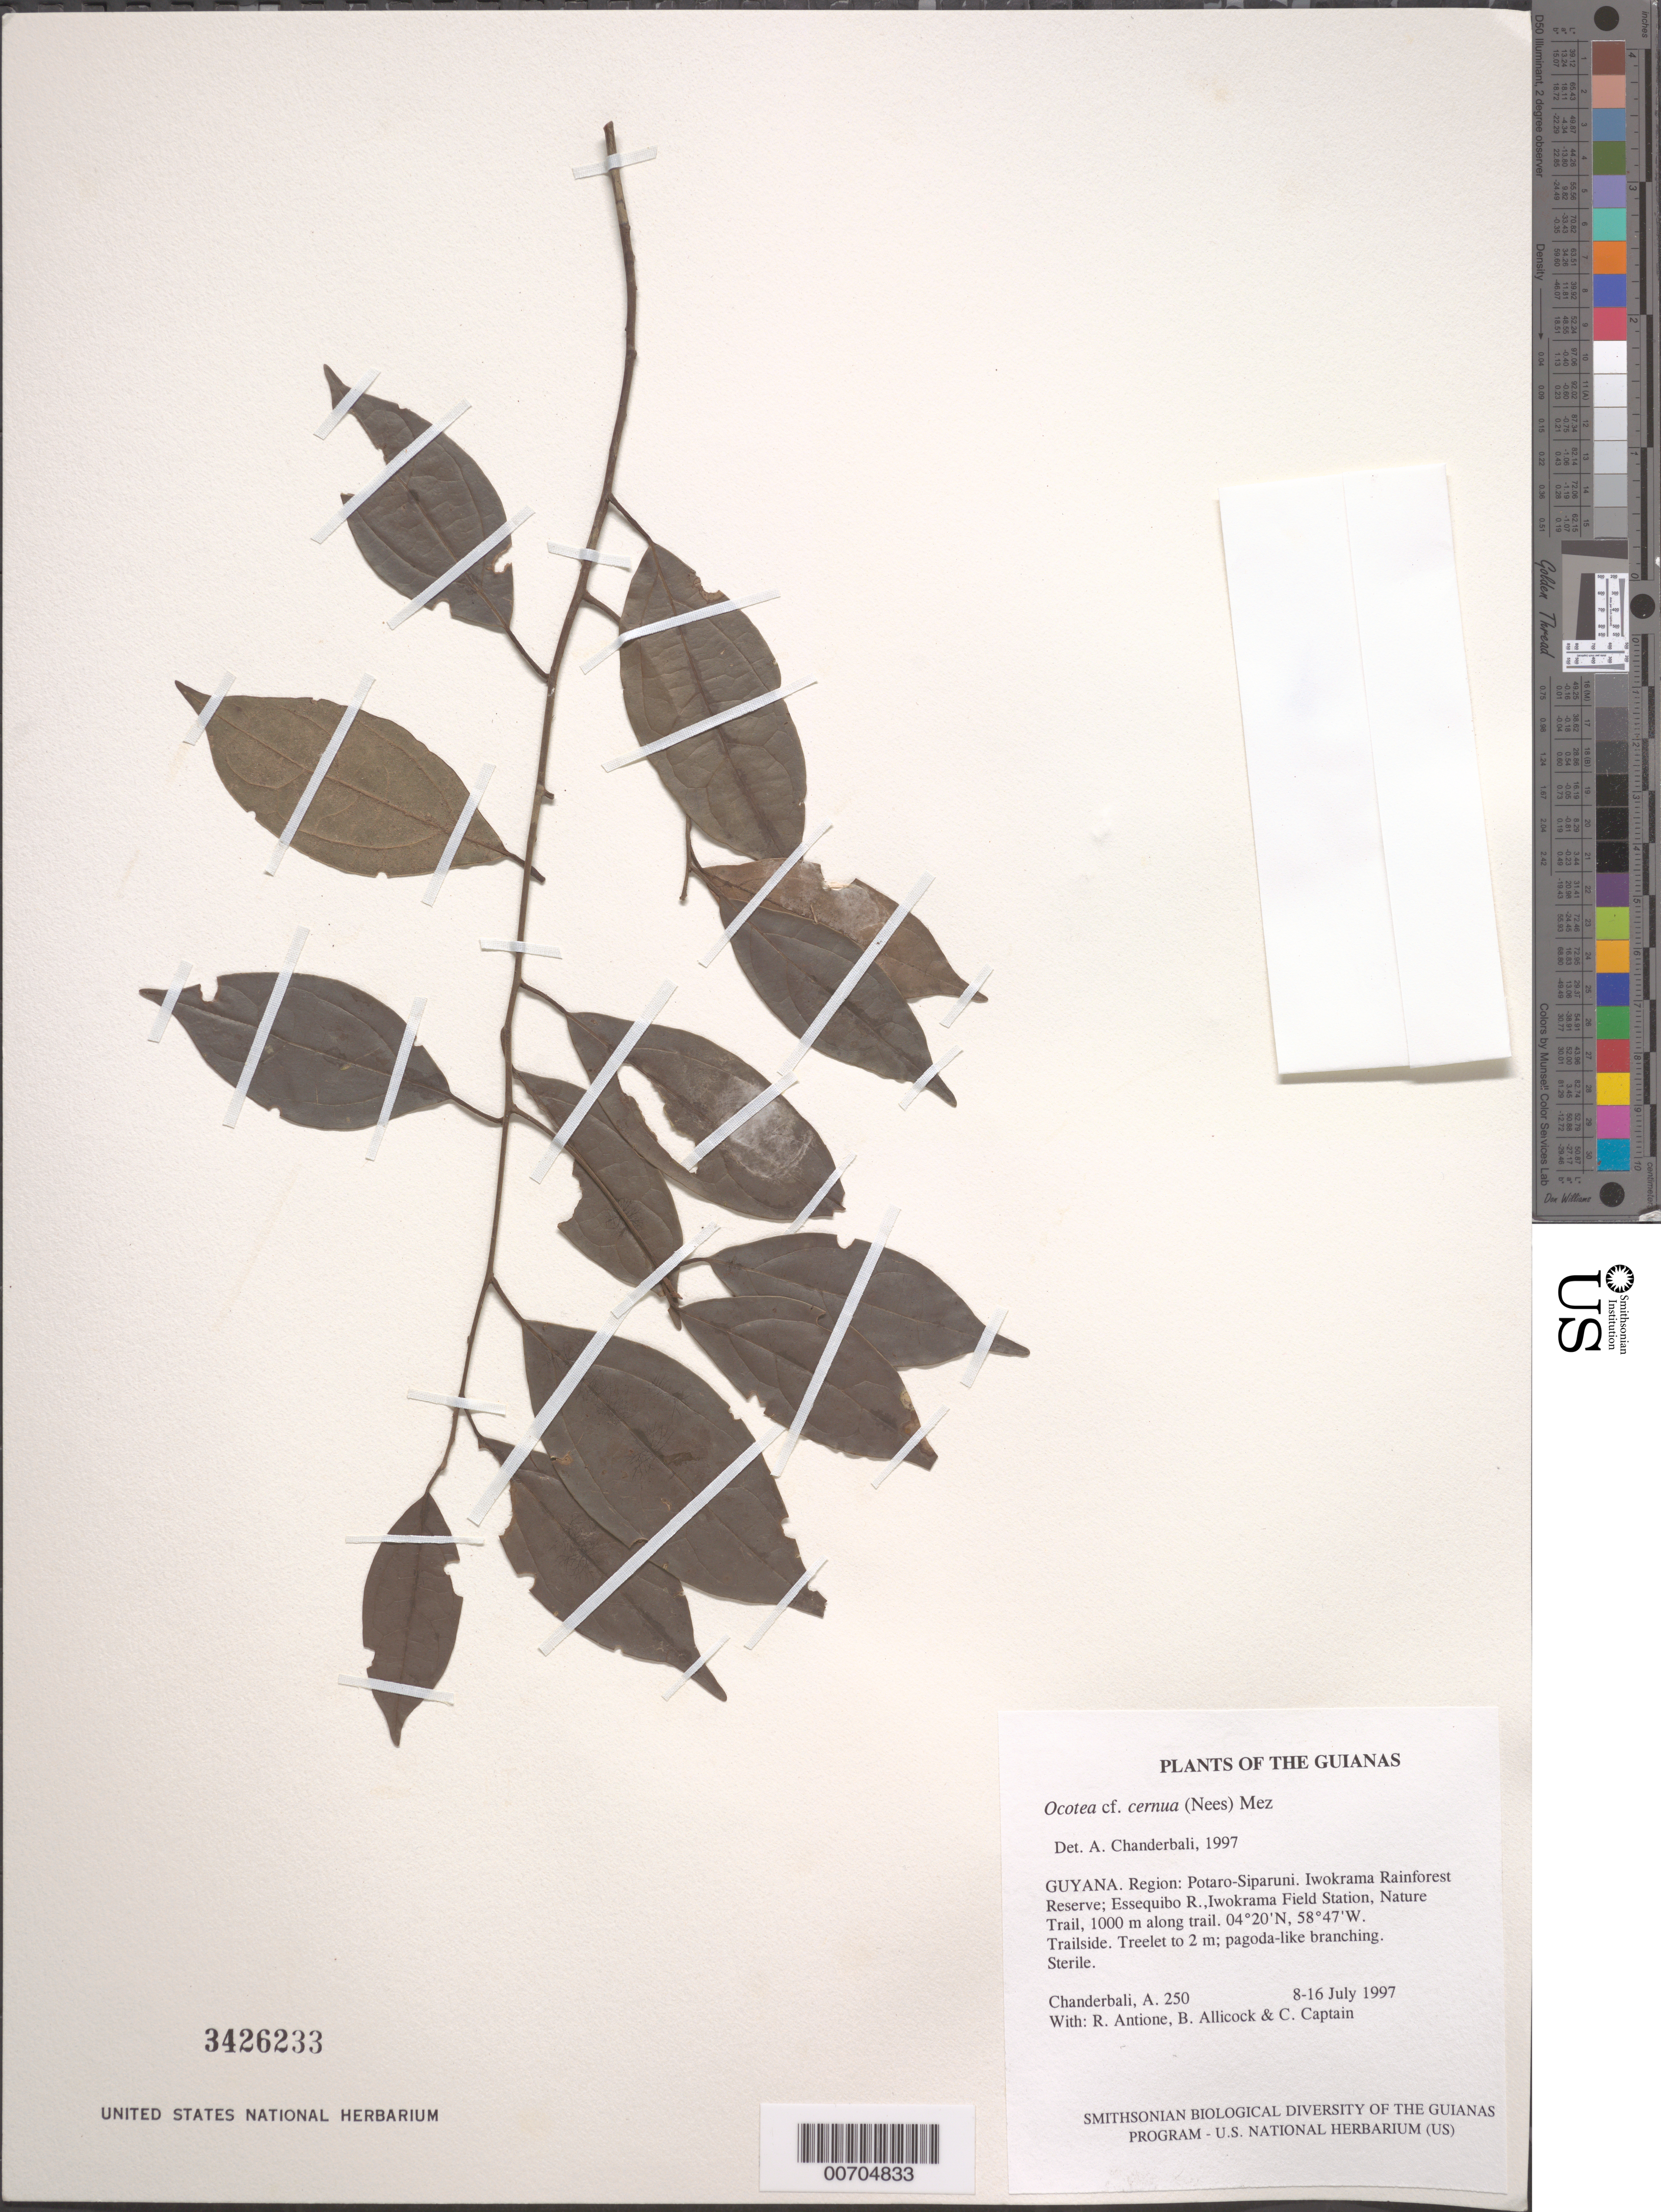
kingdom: Plantae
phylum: Tracheophyta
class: Magnoliopsida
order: Laurales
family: Lauraceae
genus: Ocotea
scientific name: Ocotea cernua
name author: (Nees) Mez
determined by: Chanderbali, Andre Shashi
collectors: A. S. Chanderbali, R. Antione, B. Allicock & C. Captain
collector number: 250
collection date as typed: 8-16 July 1997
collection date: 1997-07-08/1997-07-16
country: Guyana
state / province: Potaro-Siparuni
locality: Iwokrama Rainforest Reserve; Essequibo R.,Iwokrama Field Station, Nature Trail, 1000 m along trail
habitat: Trailside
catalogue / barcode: US 3426233